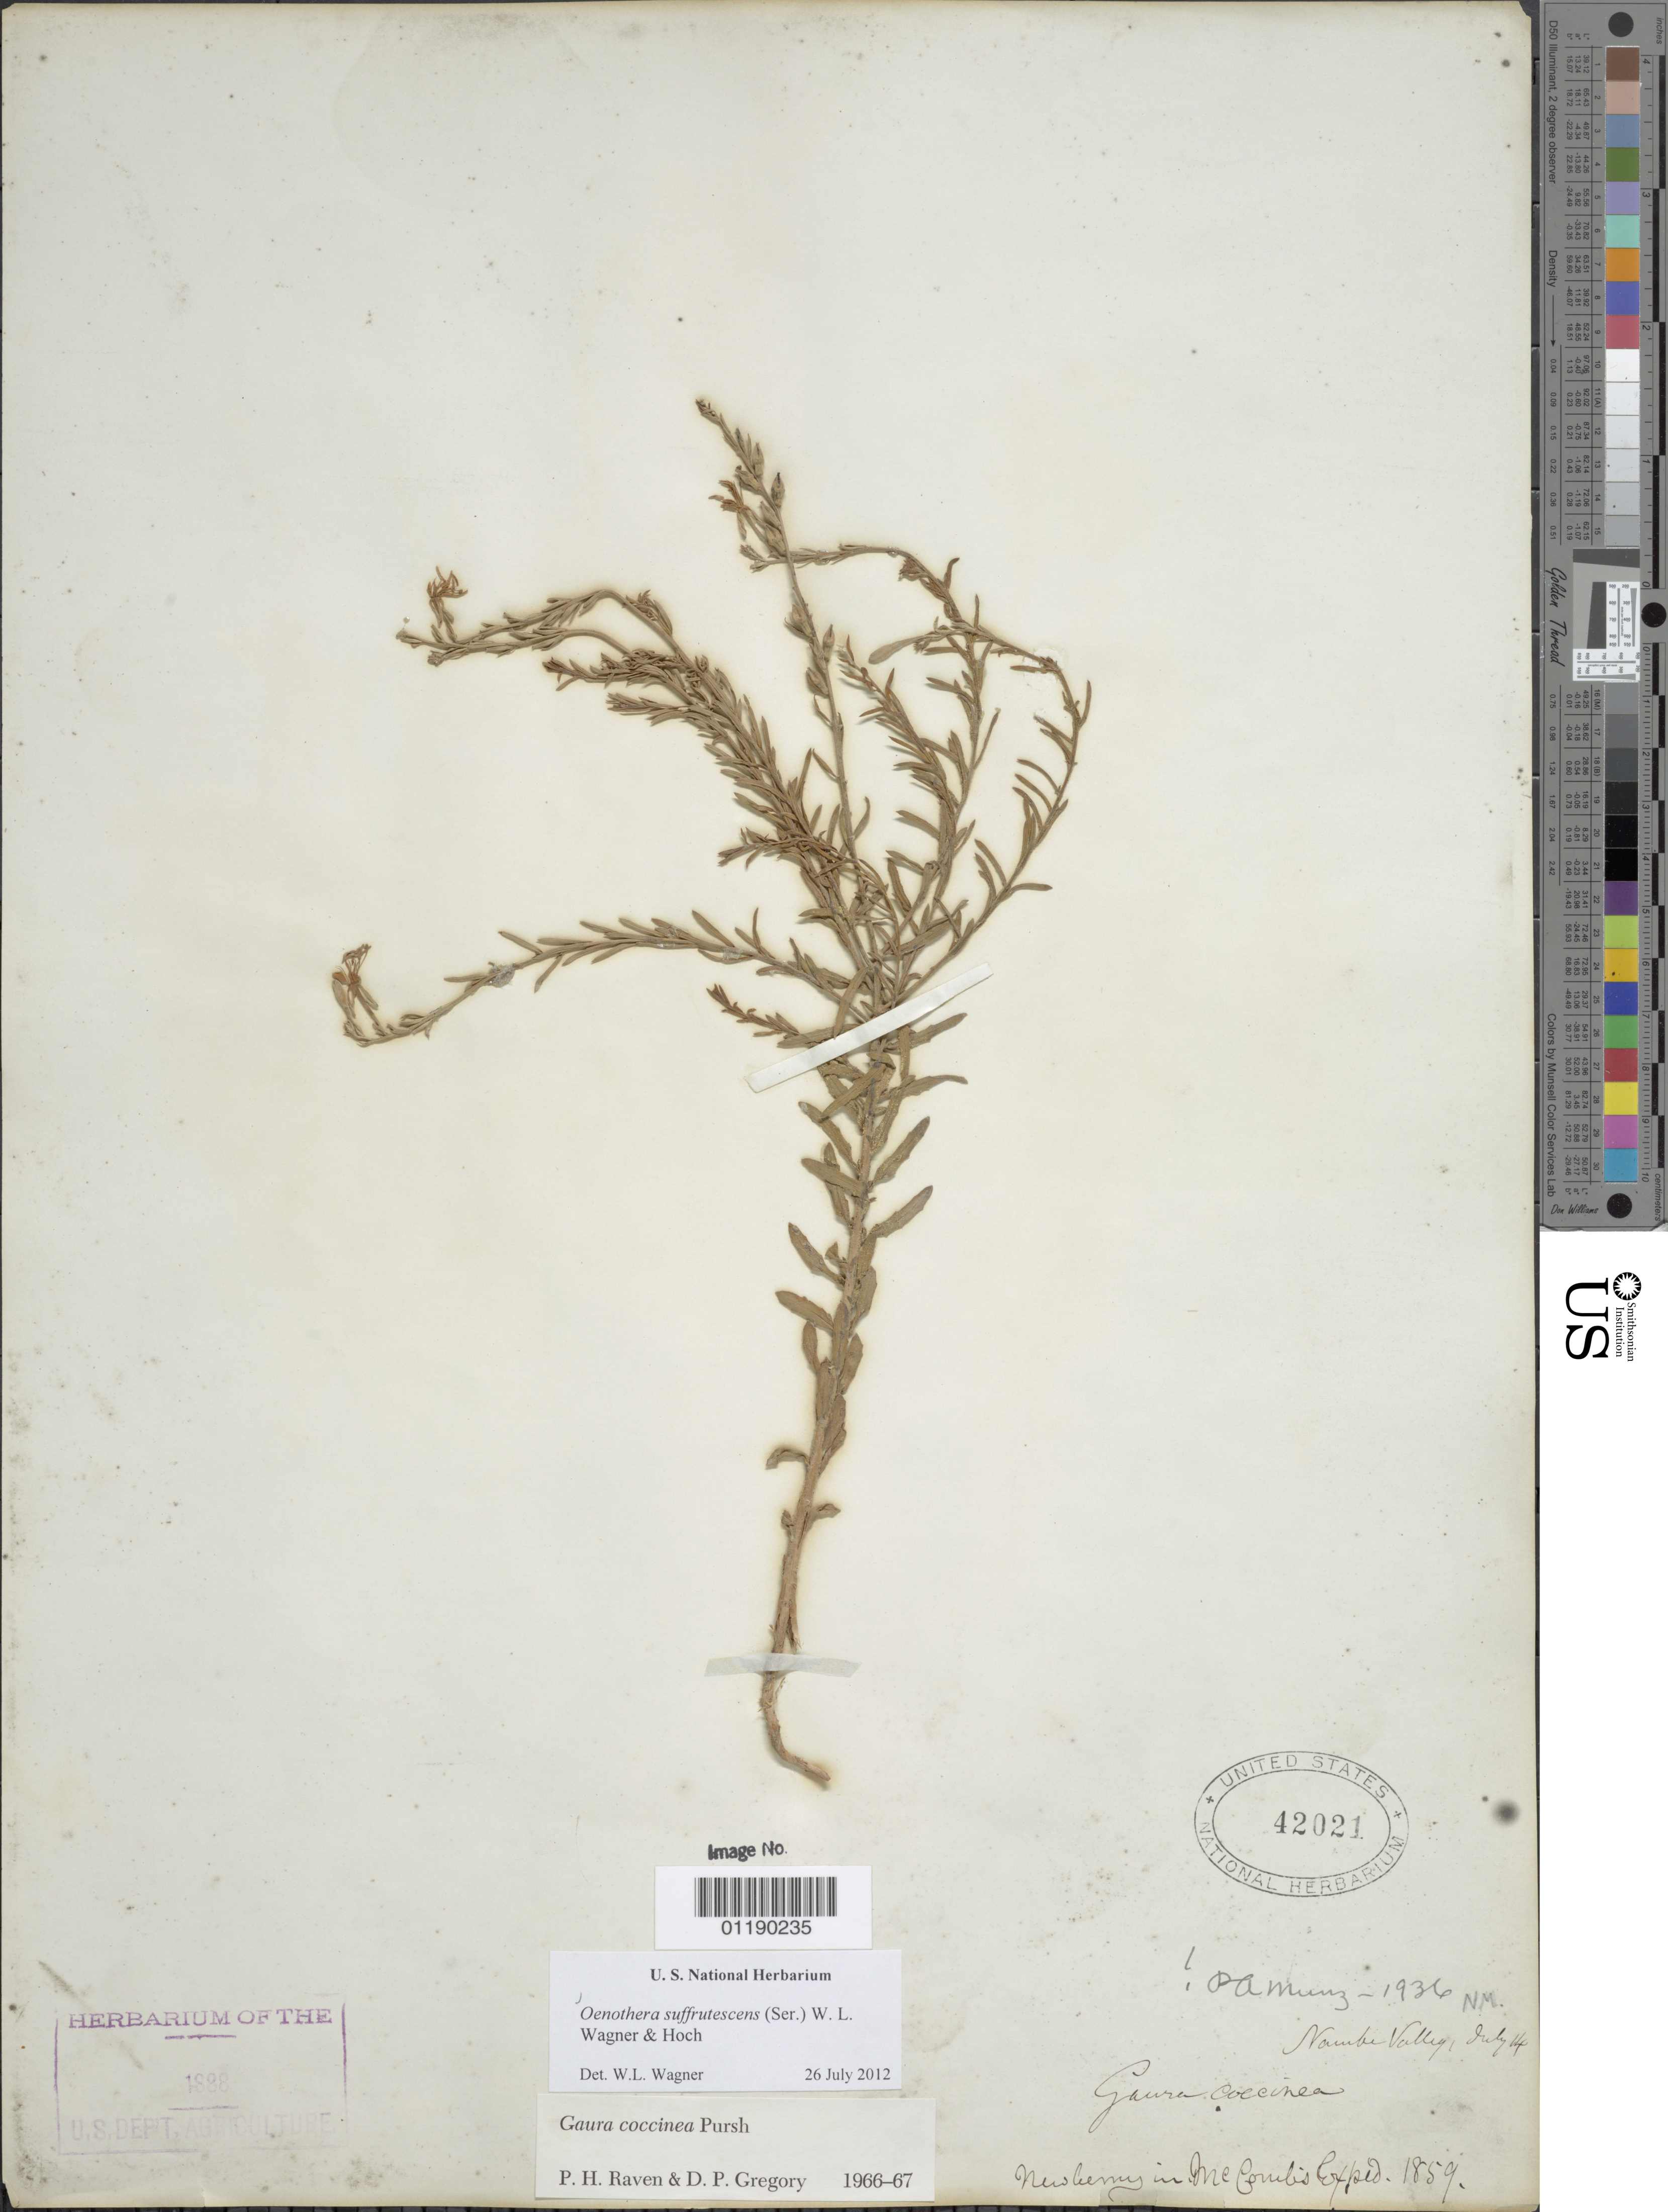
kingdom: Plantae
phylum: Tracheophyta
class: Magnoliopsida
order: Myrtales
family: Onagraceae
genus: Oenothera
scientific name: Oenothera suffrutescens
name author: (Ser.) W.L. Wagner & Hoch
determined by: Wagner, W. L., (BOT), Smithsonian Institution - National Museum of Natural History (UNITED STATES)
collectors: J. S. Newberry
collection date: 1859-07-14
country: United States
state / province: New Mexico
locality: Nambe Valley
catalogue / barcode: US 42021